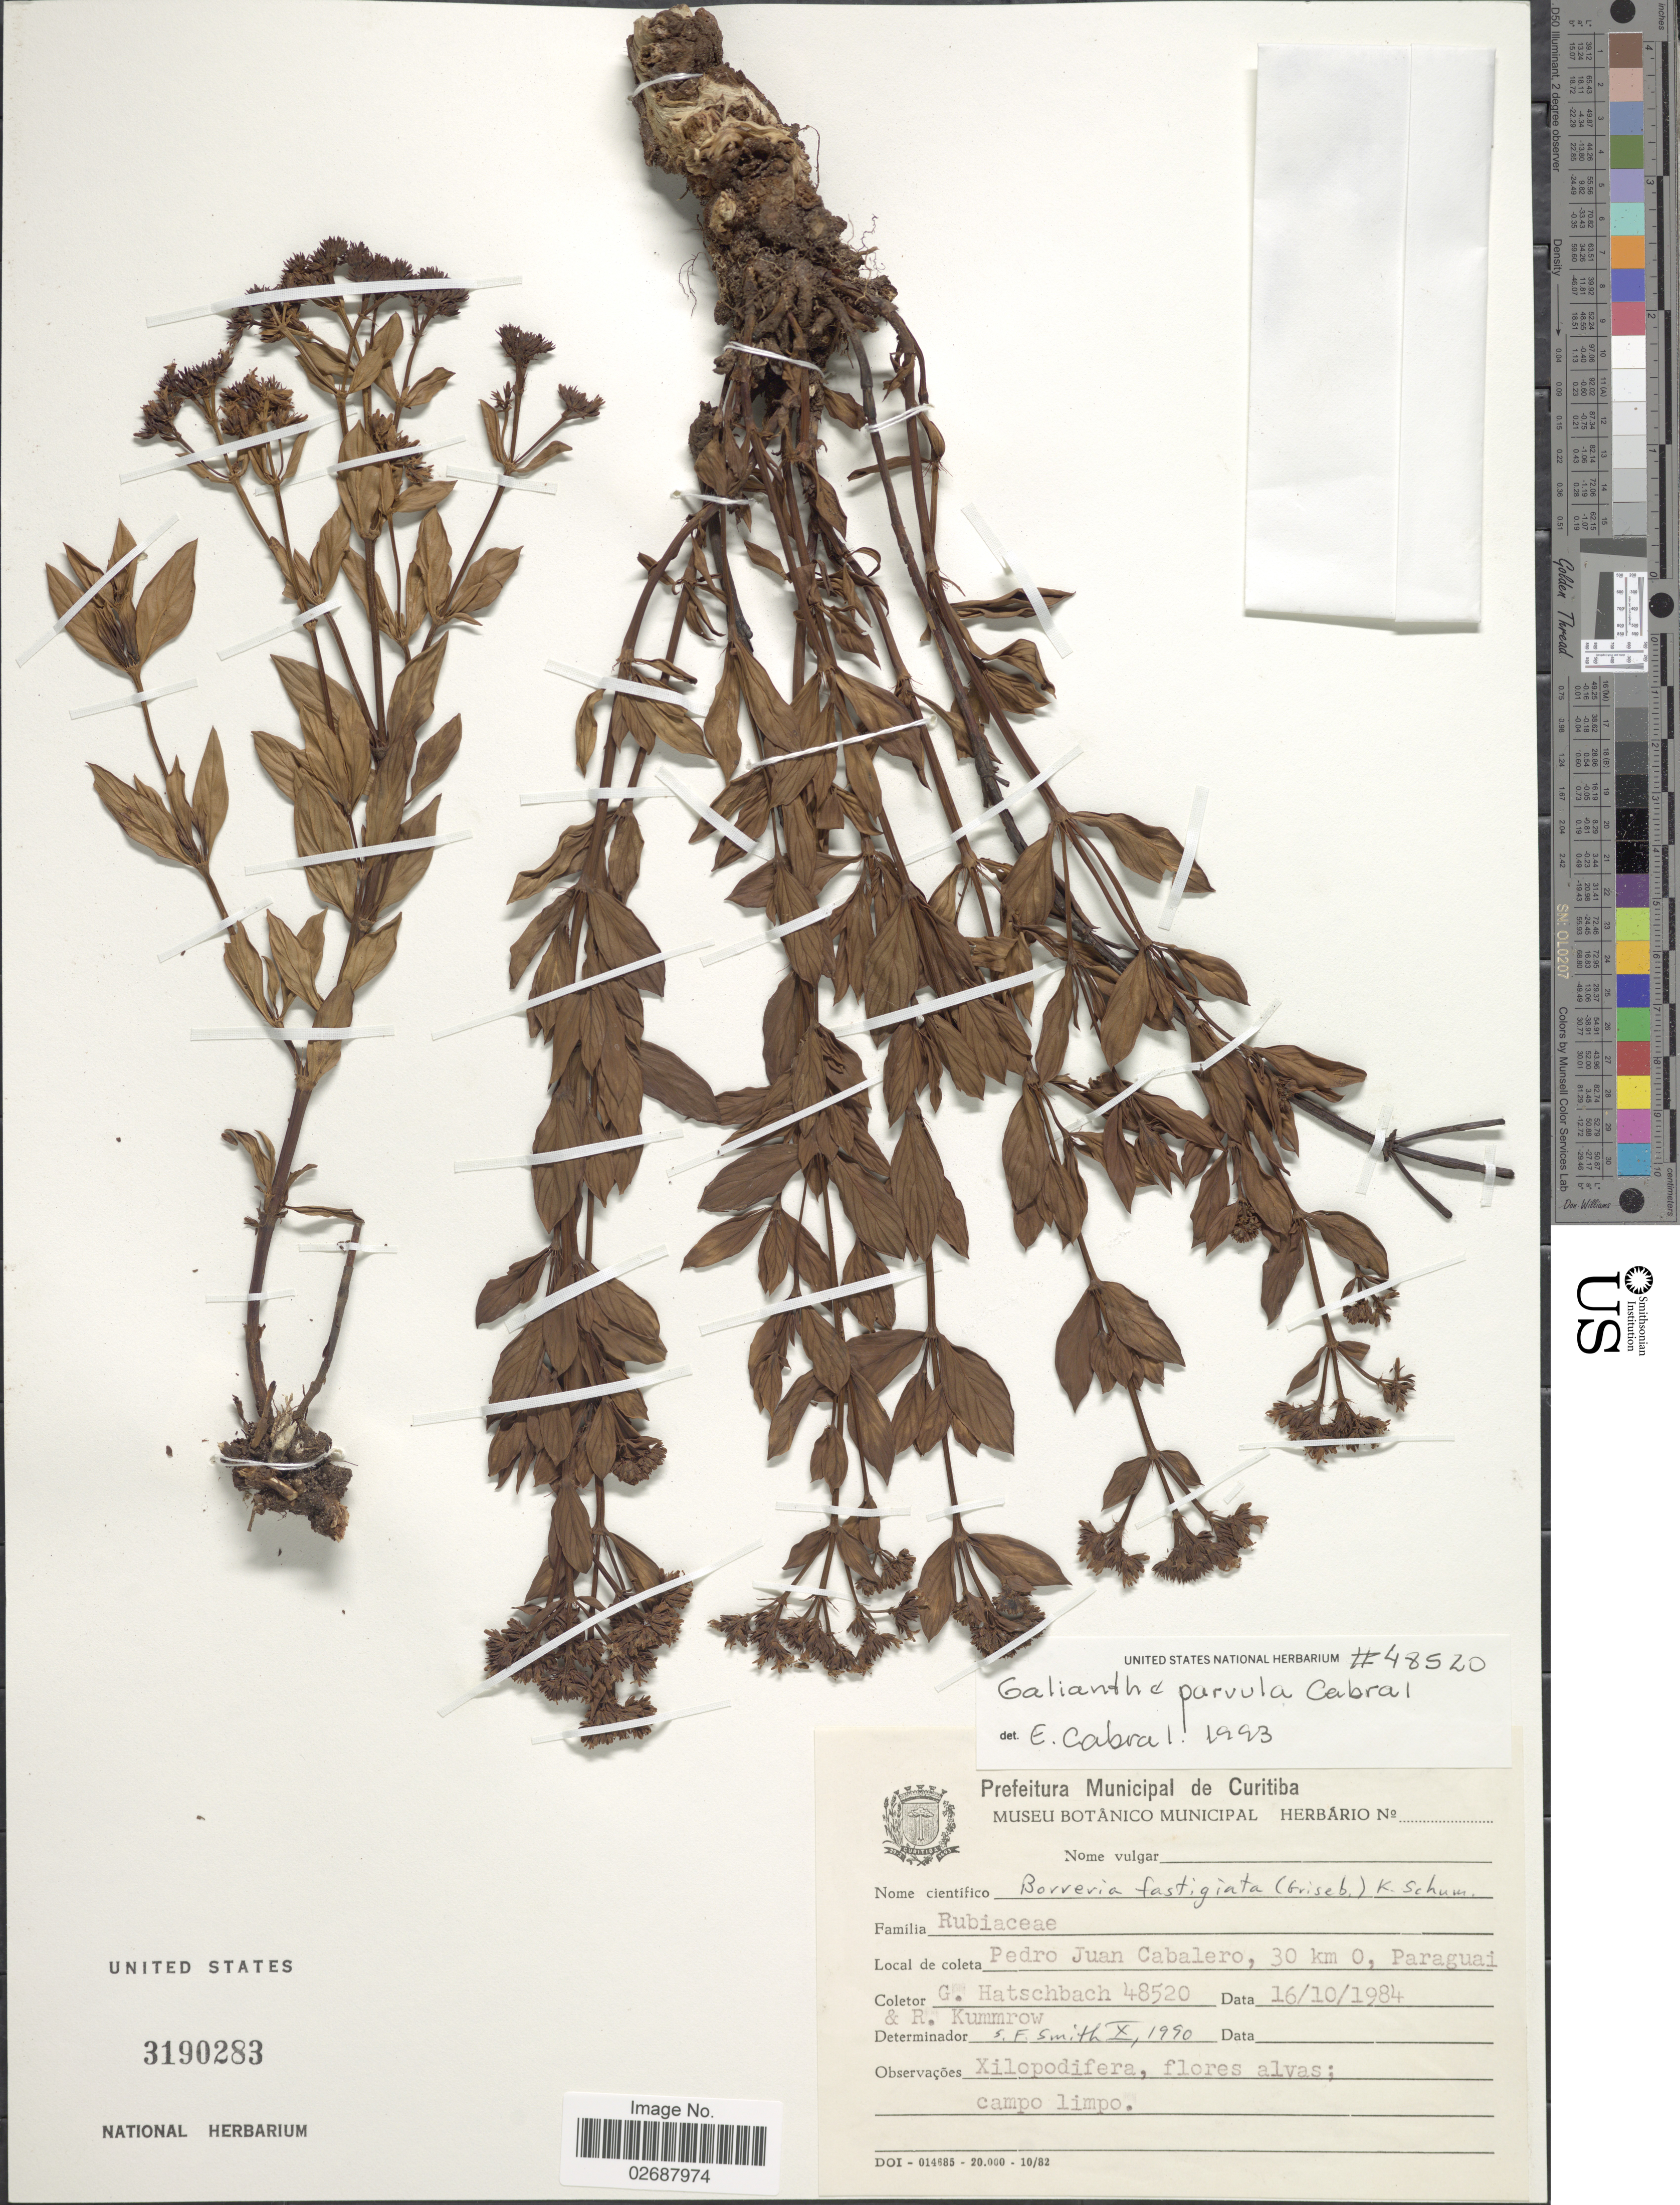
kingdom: Plantae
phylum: Tracheophyta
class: Magnoliopsida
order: Gentianales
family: Rubiaceae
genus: Galianthe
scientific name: Galianthe parvula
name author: E.L. Cabral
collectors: G. Hatschbach & R. Kummrow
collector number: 48520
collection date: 1984-10-16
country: Paraguay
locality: Pedro Juan Cabalero, 30 km O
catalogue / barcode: US 3190283